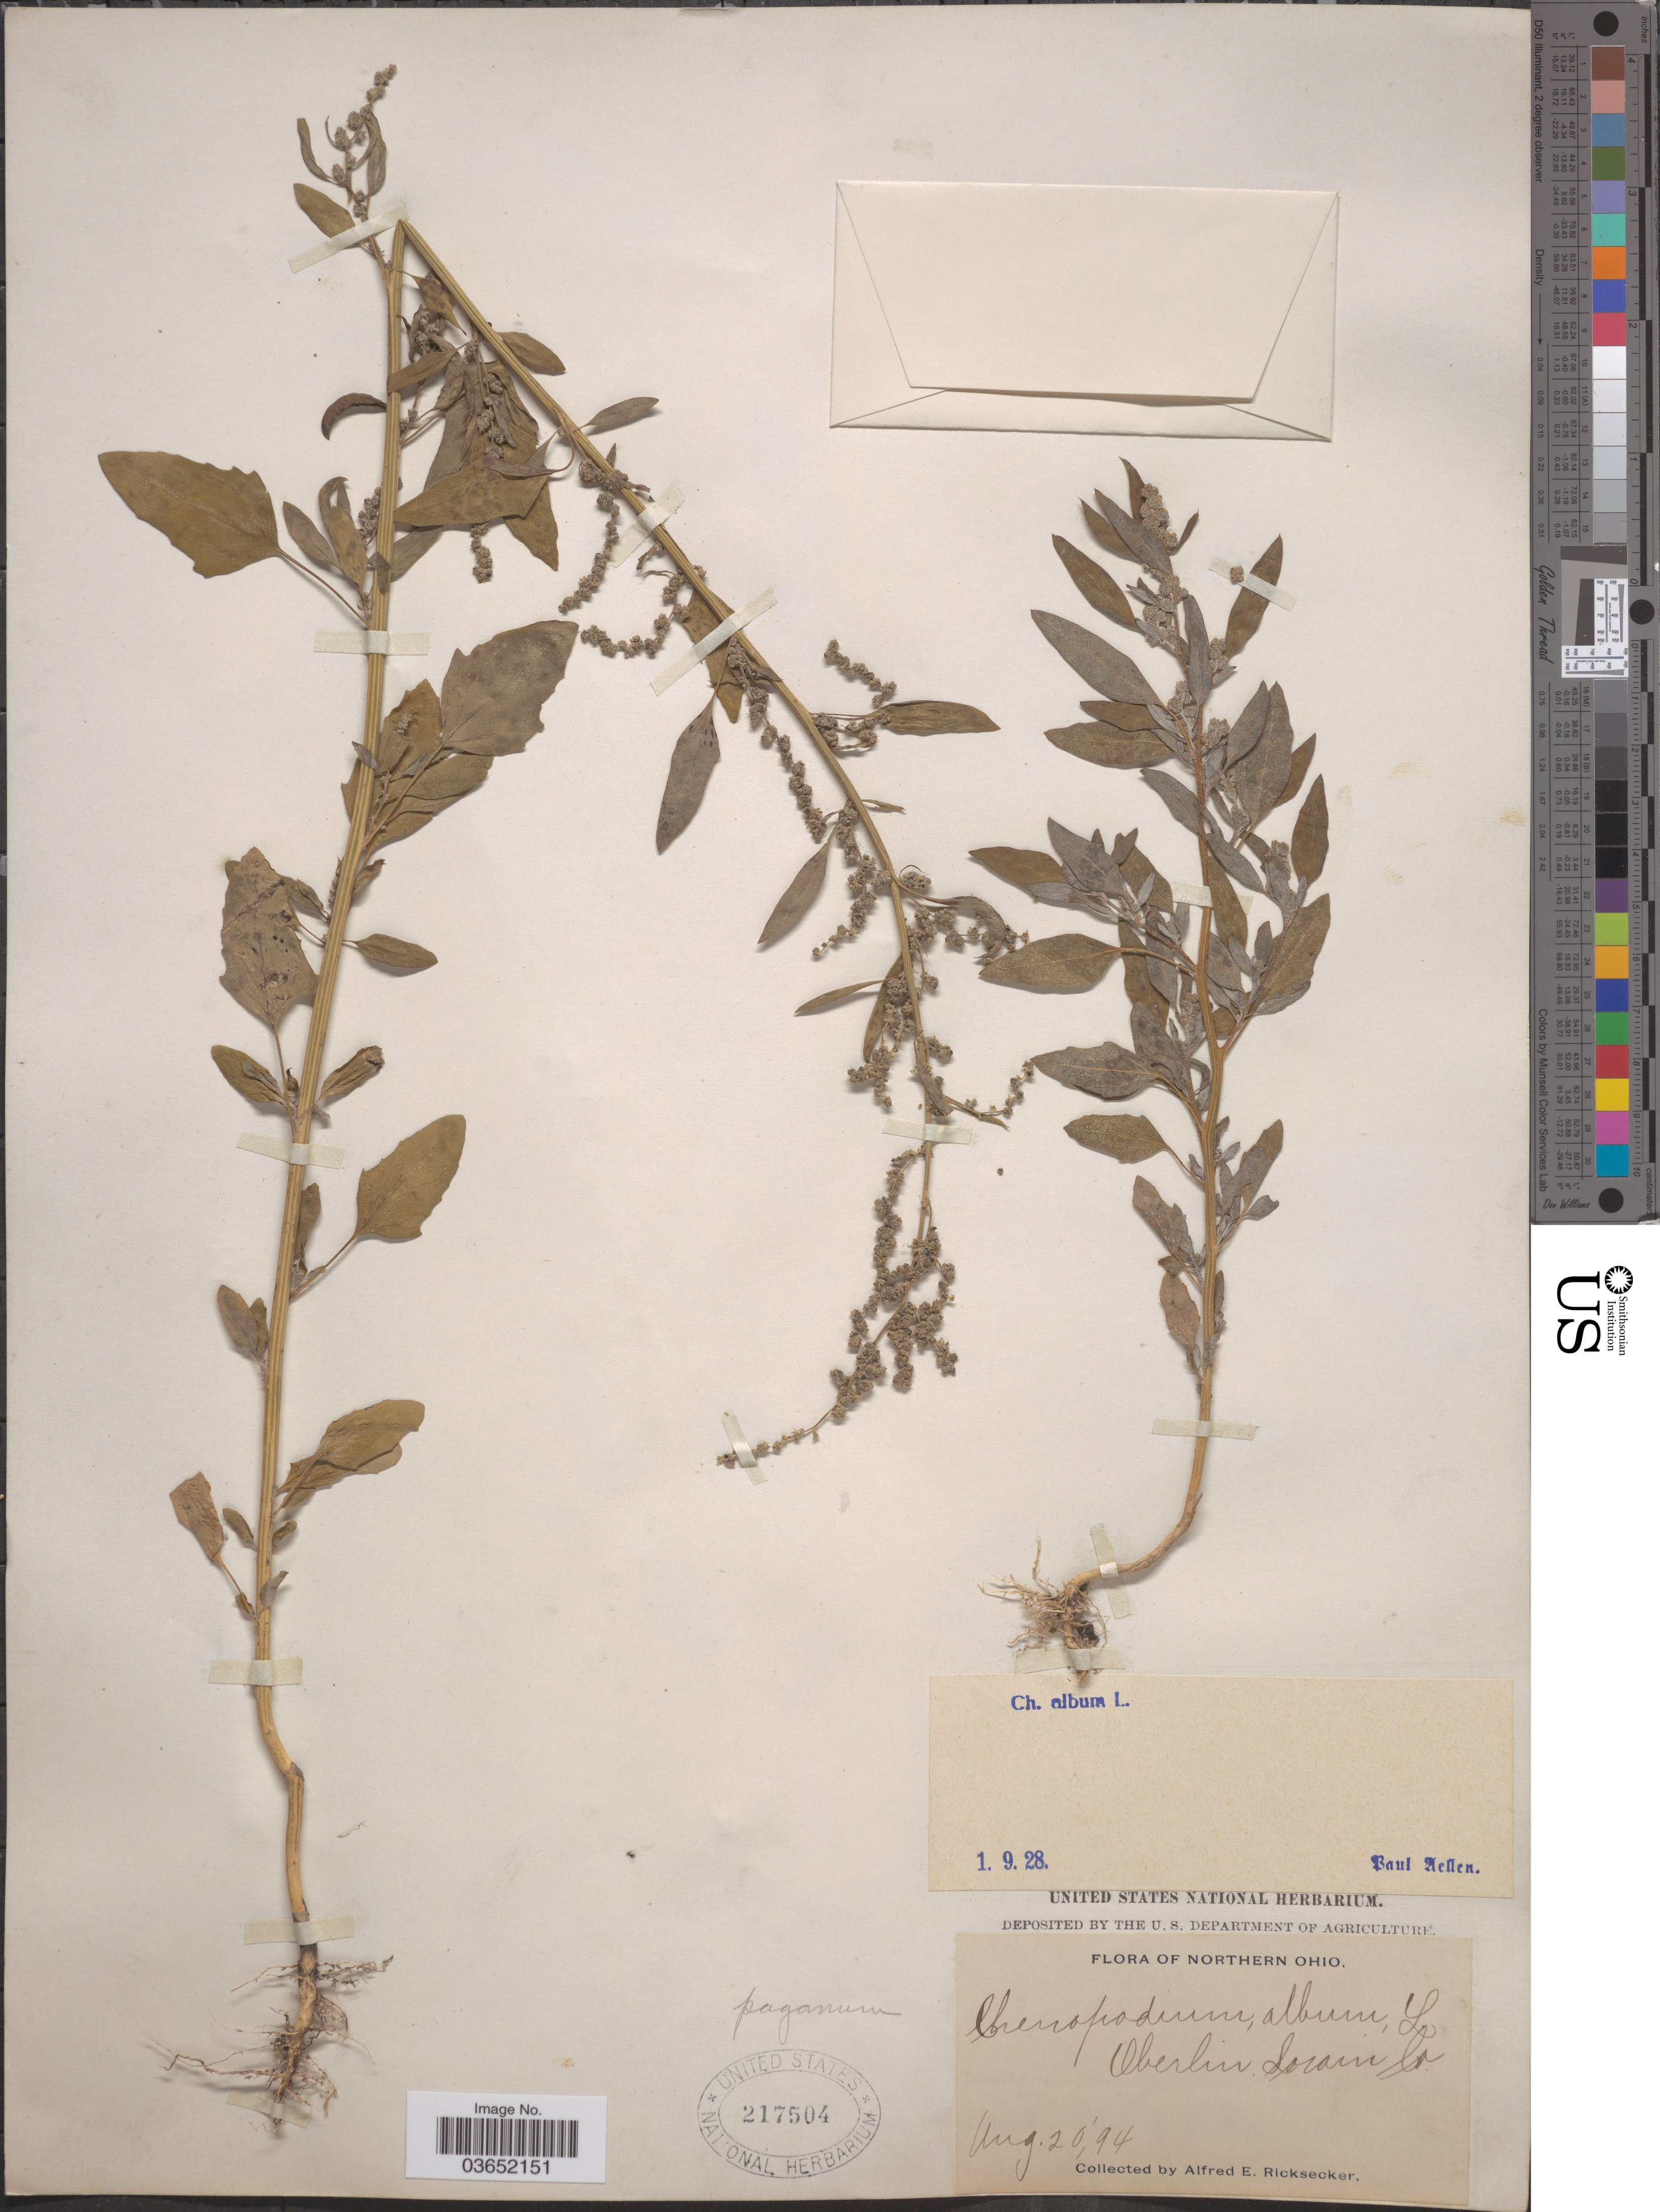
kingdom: Plantae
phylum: Tracheophyta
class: Magnoliopsida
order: Caryophyllales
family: Amaranthaceae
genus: Chenopodium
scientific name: Chenopodium album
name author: L.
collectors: A. E. Ricksecker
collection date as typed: Transcribed d/m/y: 20/8/94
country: United States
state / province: Ohio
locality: Northern Ohio. Oberlin Lorain Co.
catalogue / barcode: US 217504